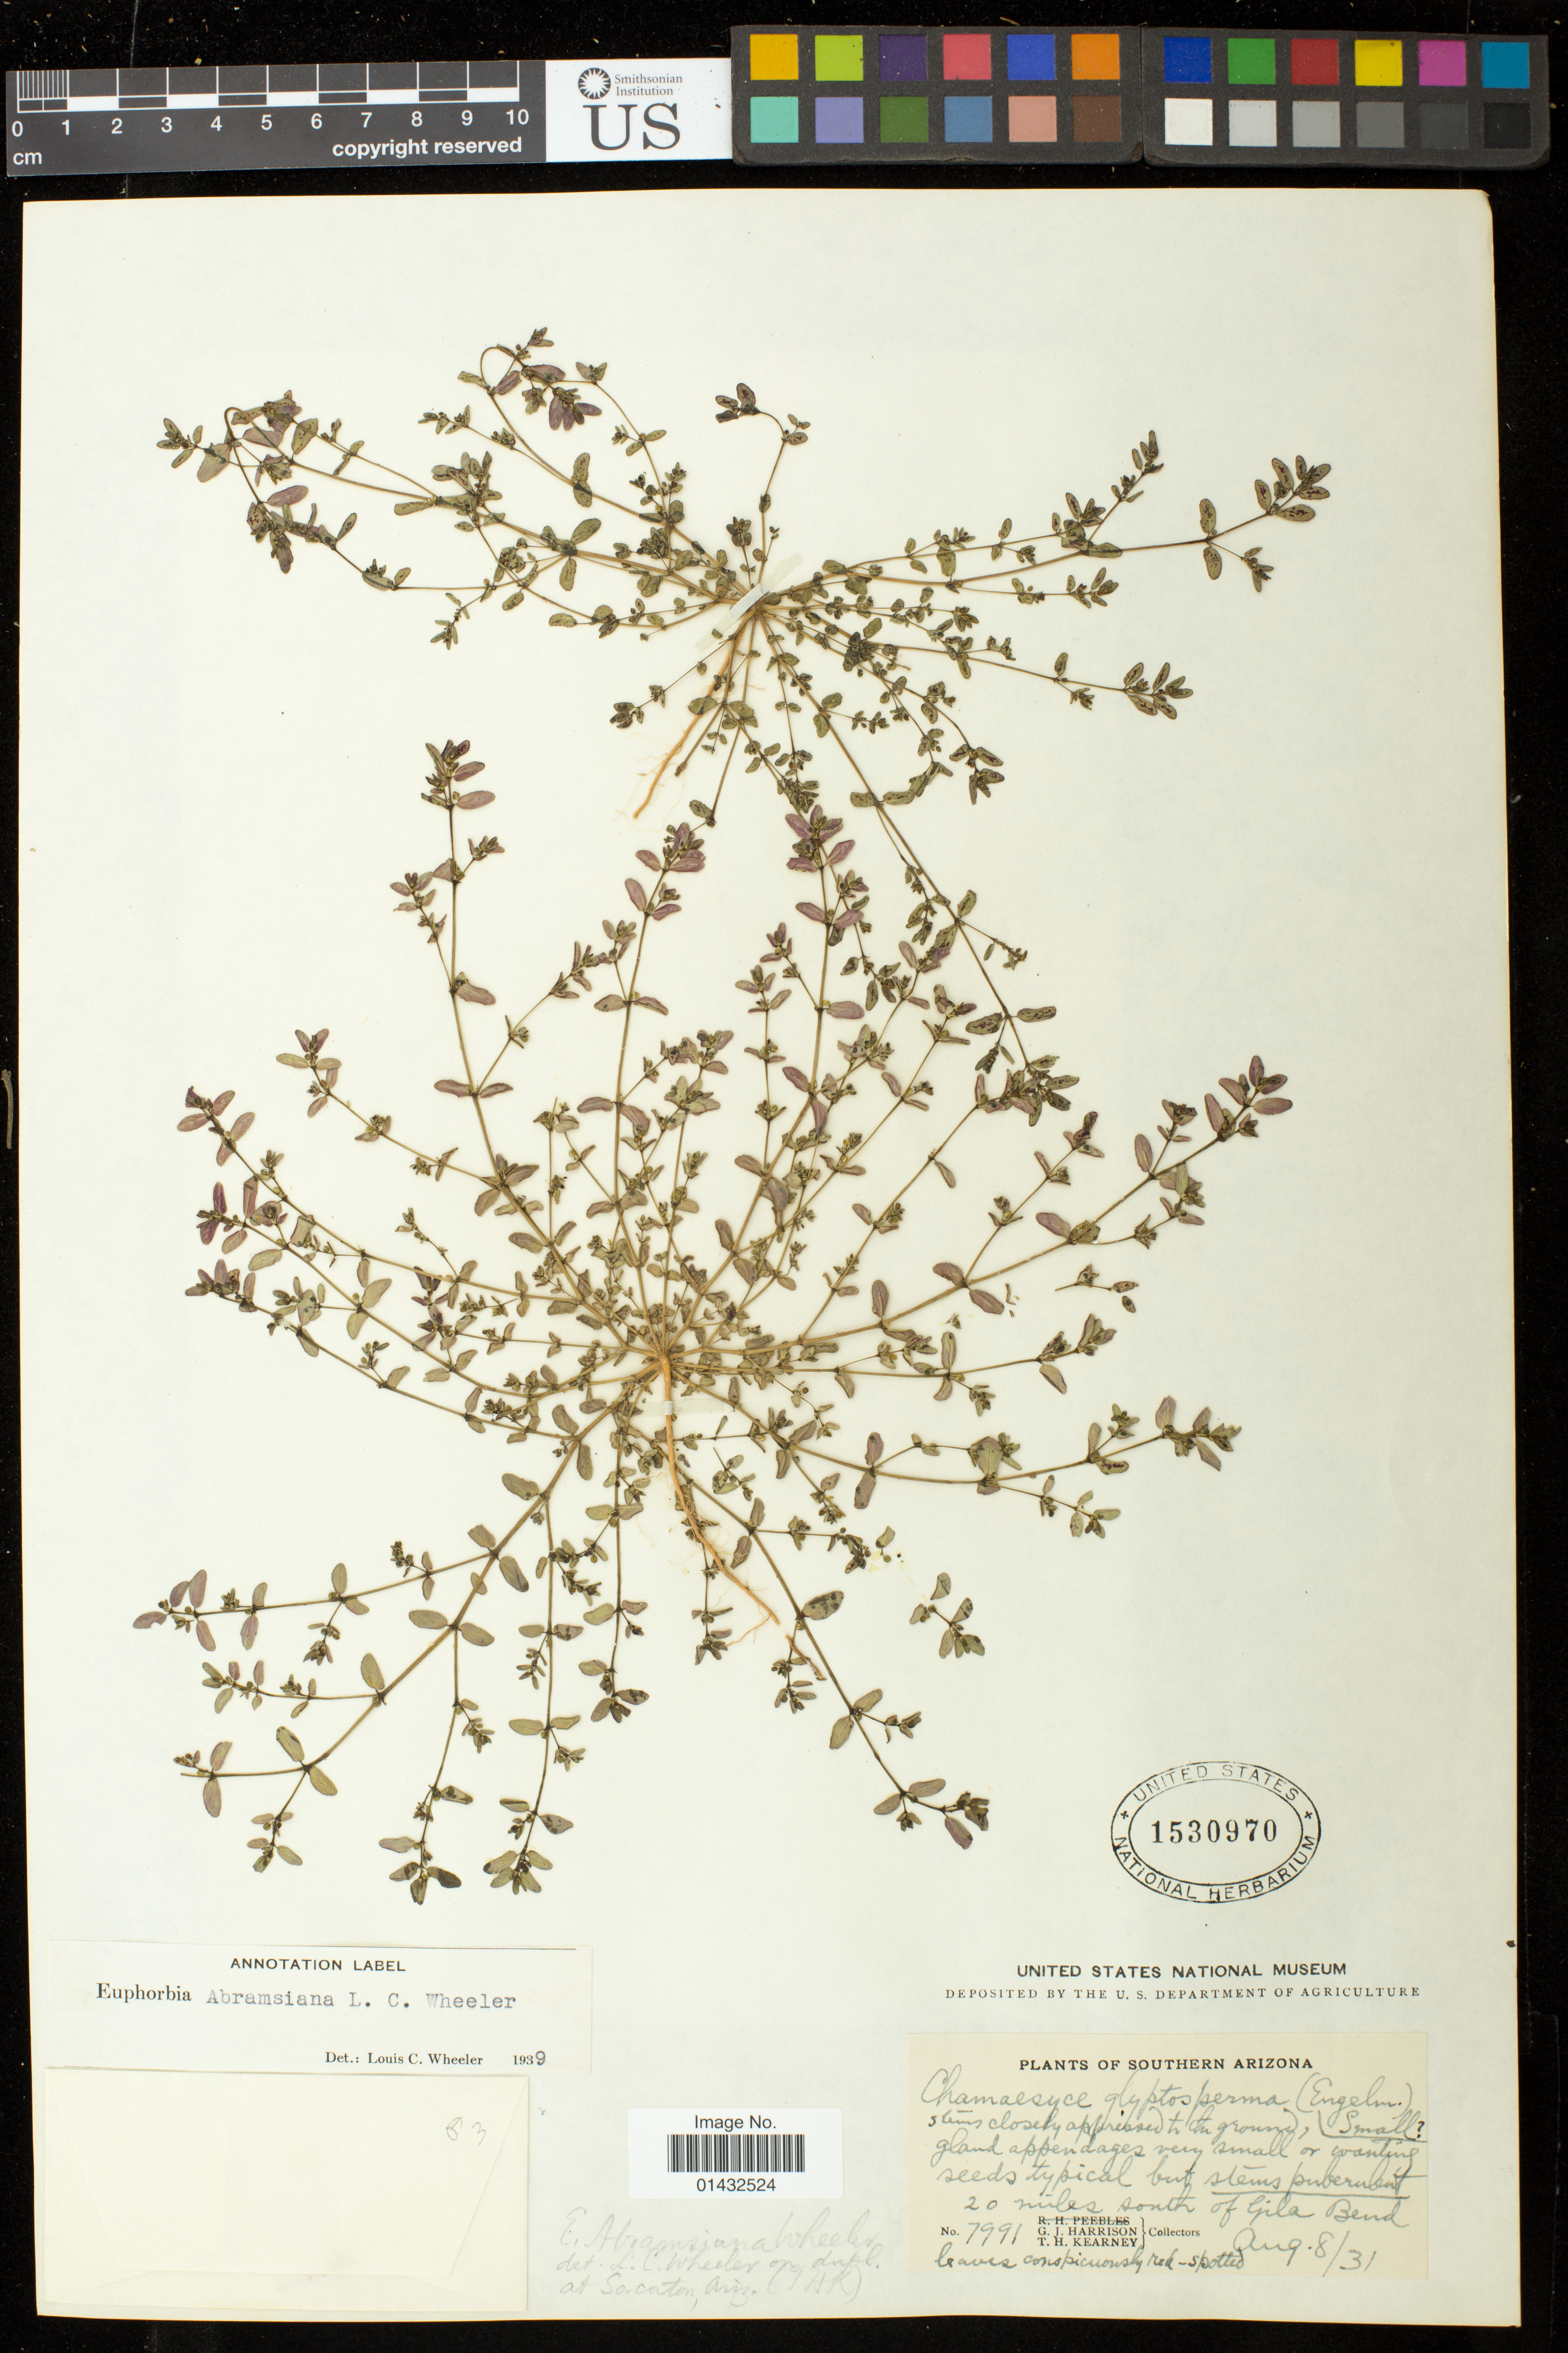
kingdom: Plantae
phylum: Tracheophyta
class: Magnoliopsida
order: Malpighiales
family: Euphorbiaceae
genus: Euphorbia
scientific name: Euphorbia abramsiana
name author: L.C. Wheeler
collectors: G. J. Harrison & T. H. Kearney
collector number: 7991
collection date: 1931-08-08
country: United States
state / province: Arizona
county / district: Maricopa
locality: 20 miles south of Gila Bend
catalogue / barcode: US 1530970